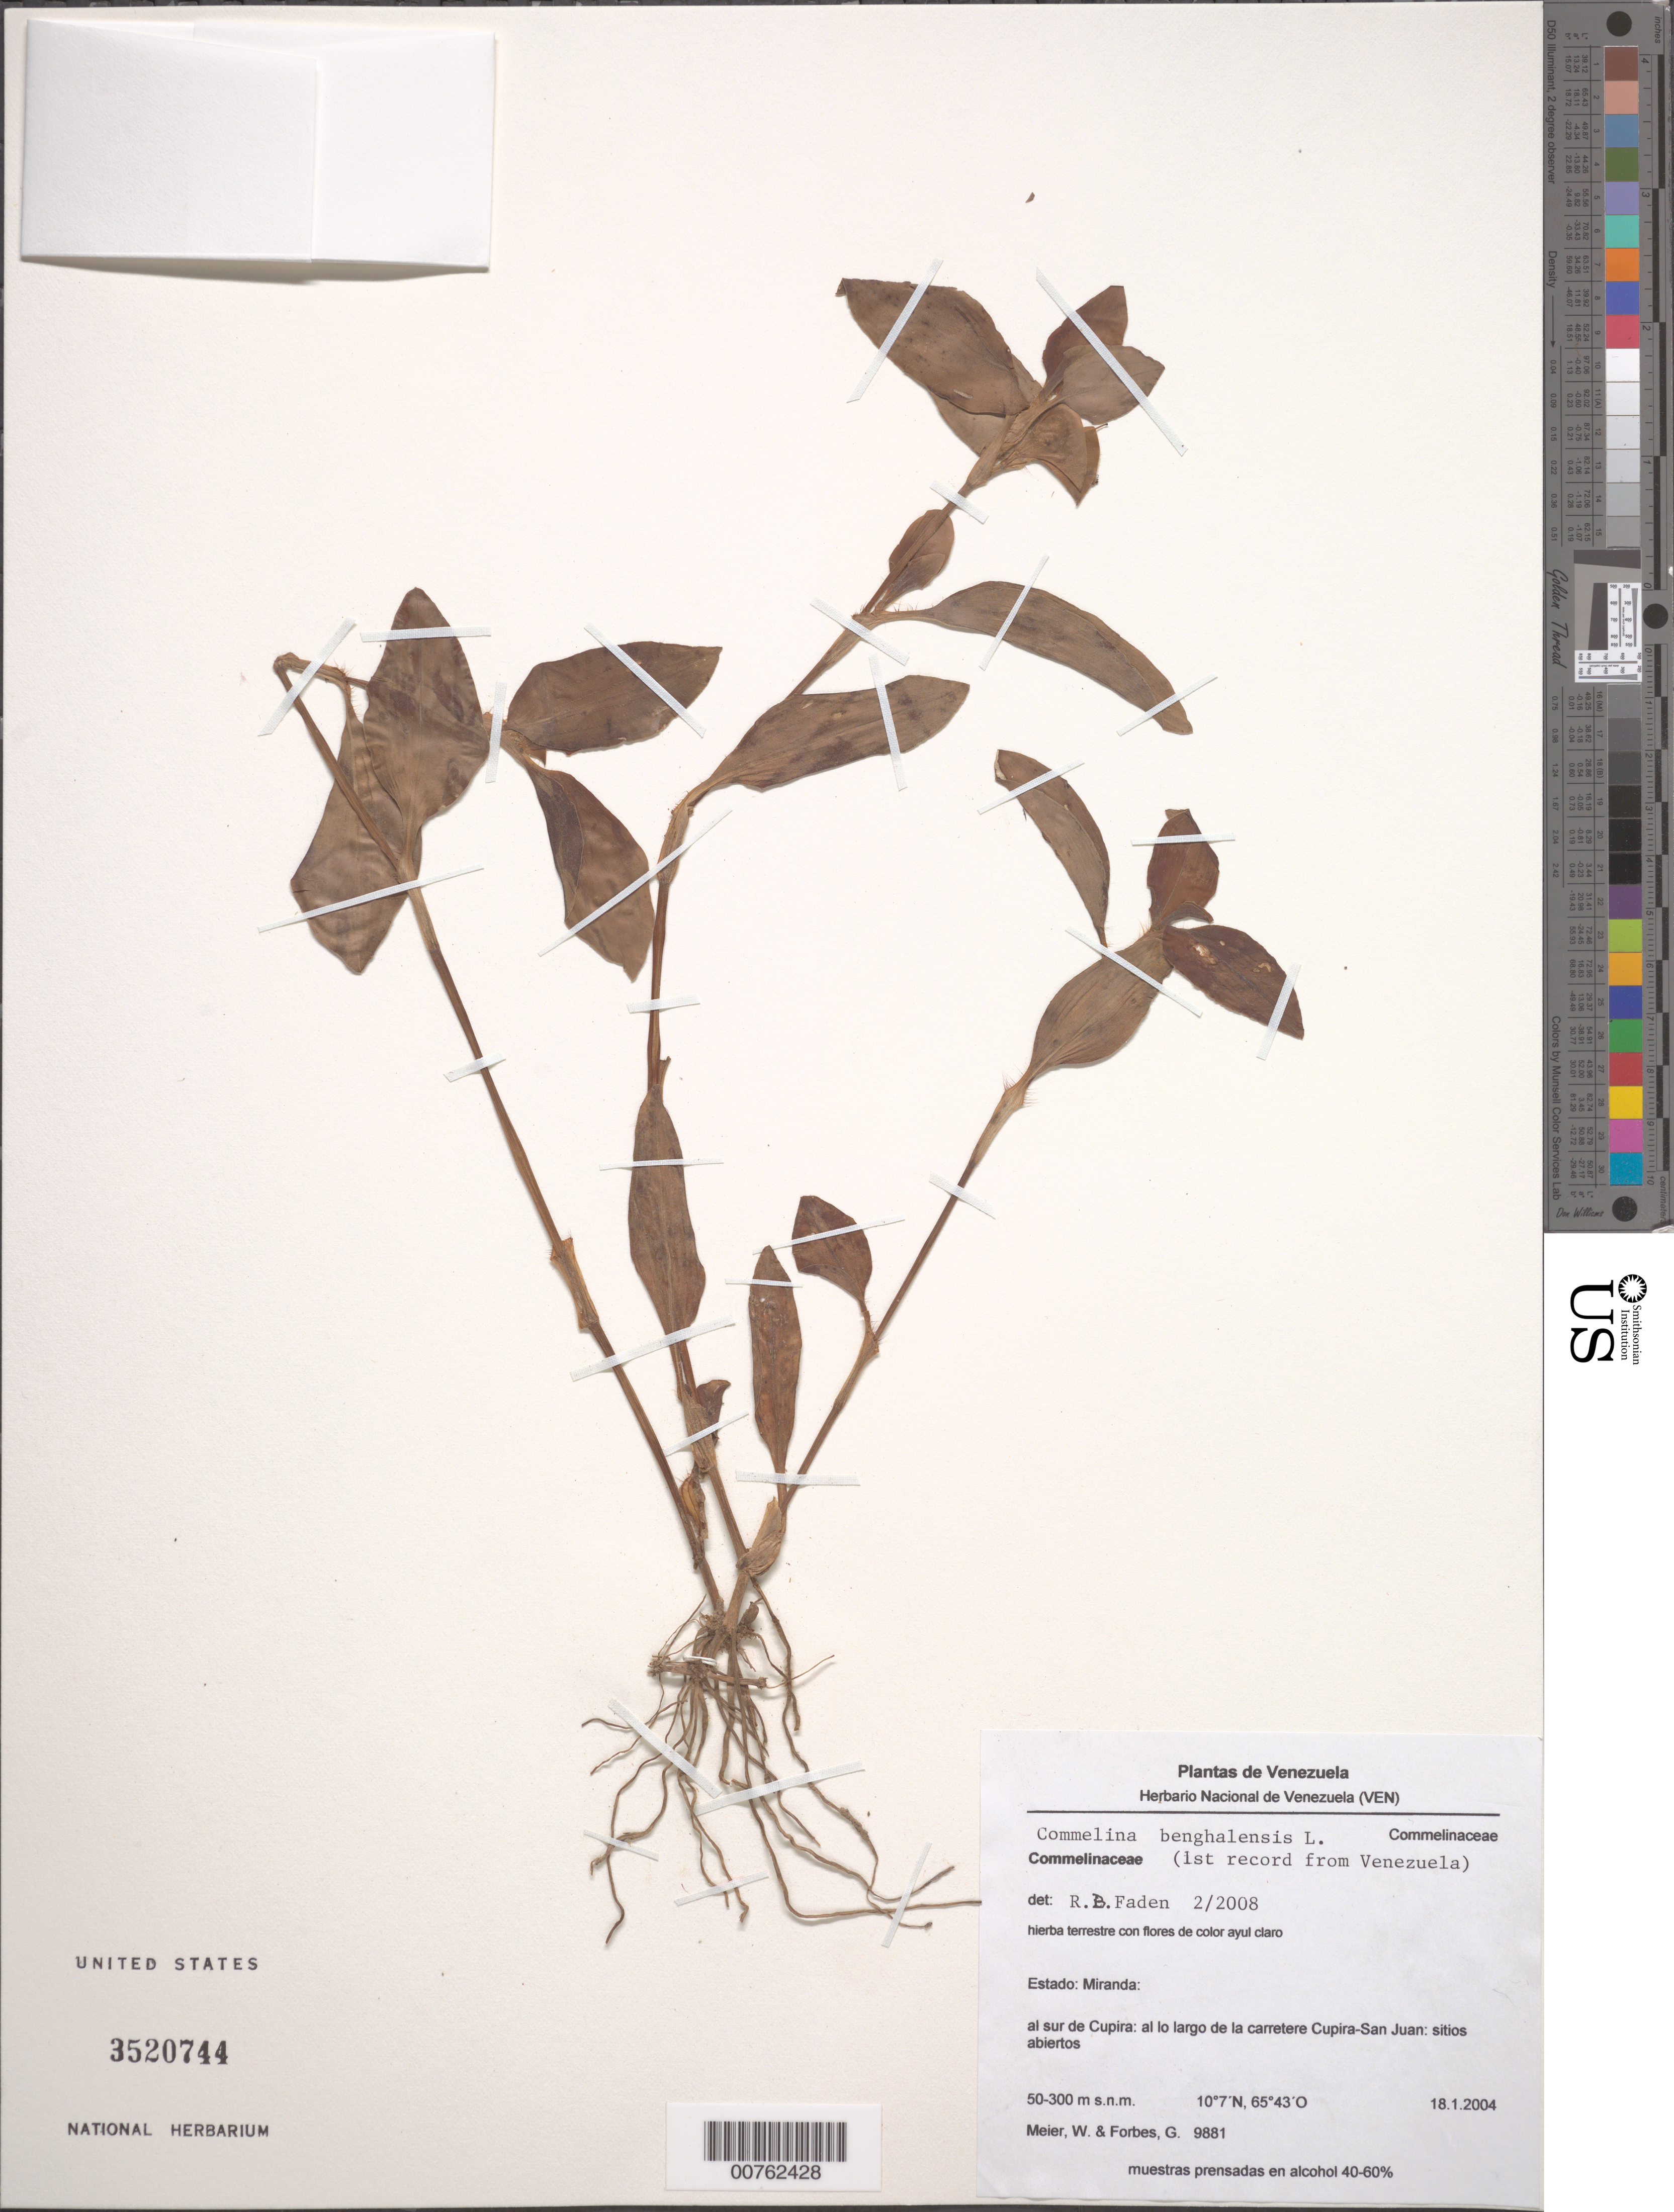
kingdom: Plantae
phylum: Tracheophyta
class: Liliopsida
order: Commelinales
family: Commelinaceae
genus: Commelina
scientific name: Commelina benghalensis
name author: L.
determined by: Faden, Robert B., (US), Smithsonian Institution - National Museum of Natural History (UNITED STATES)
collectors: W. Meier & G. Forbes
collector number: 9881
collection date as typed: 18 Jan 2004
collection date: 2004-01-18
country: Venezuela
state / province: Miranda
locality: al sur de Cupira: al lo lango de la carretere Cupira-San Juan: sitios abiertos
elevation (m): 50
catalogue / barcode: US 3520744